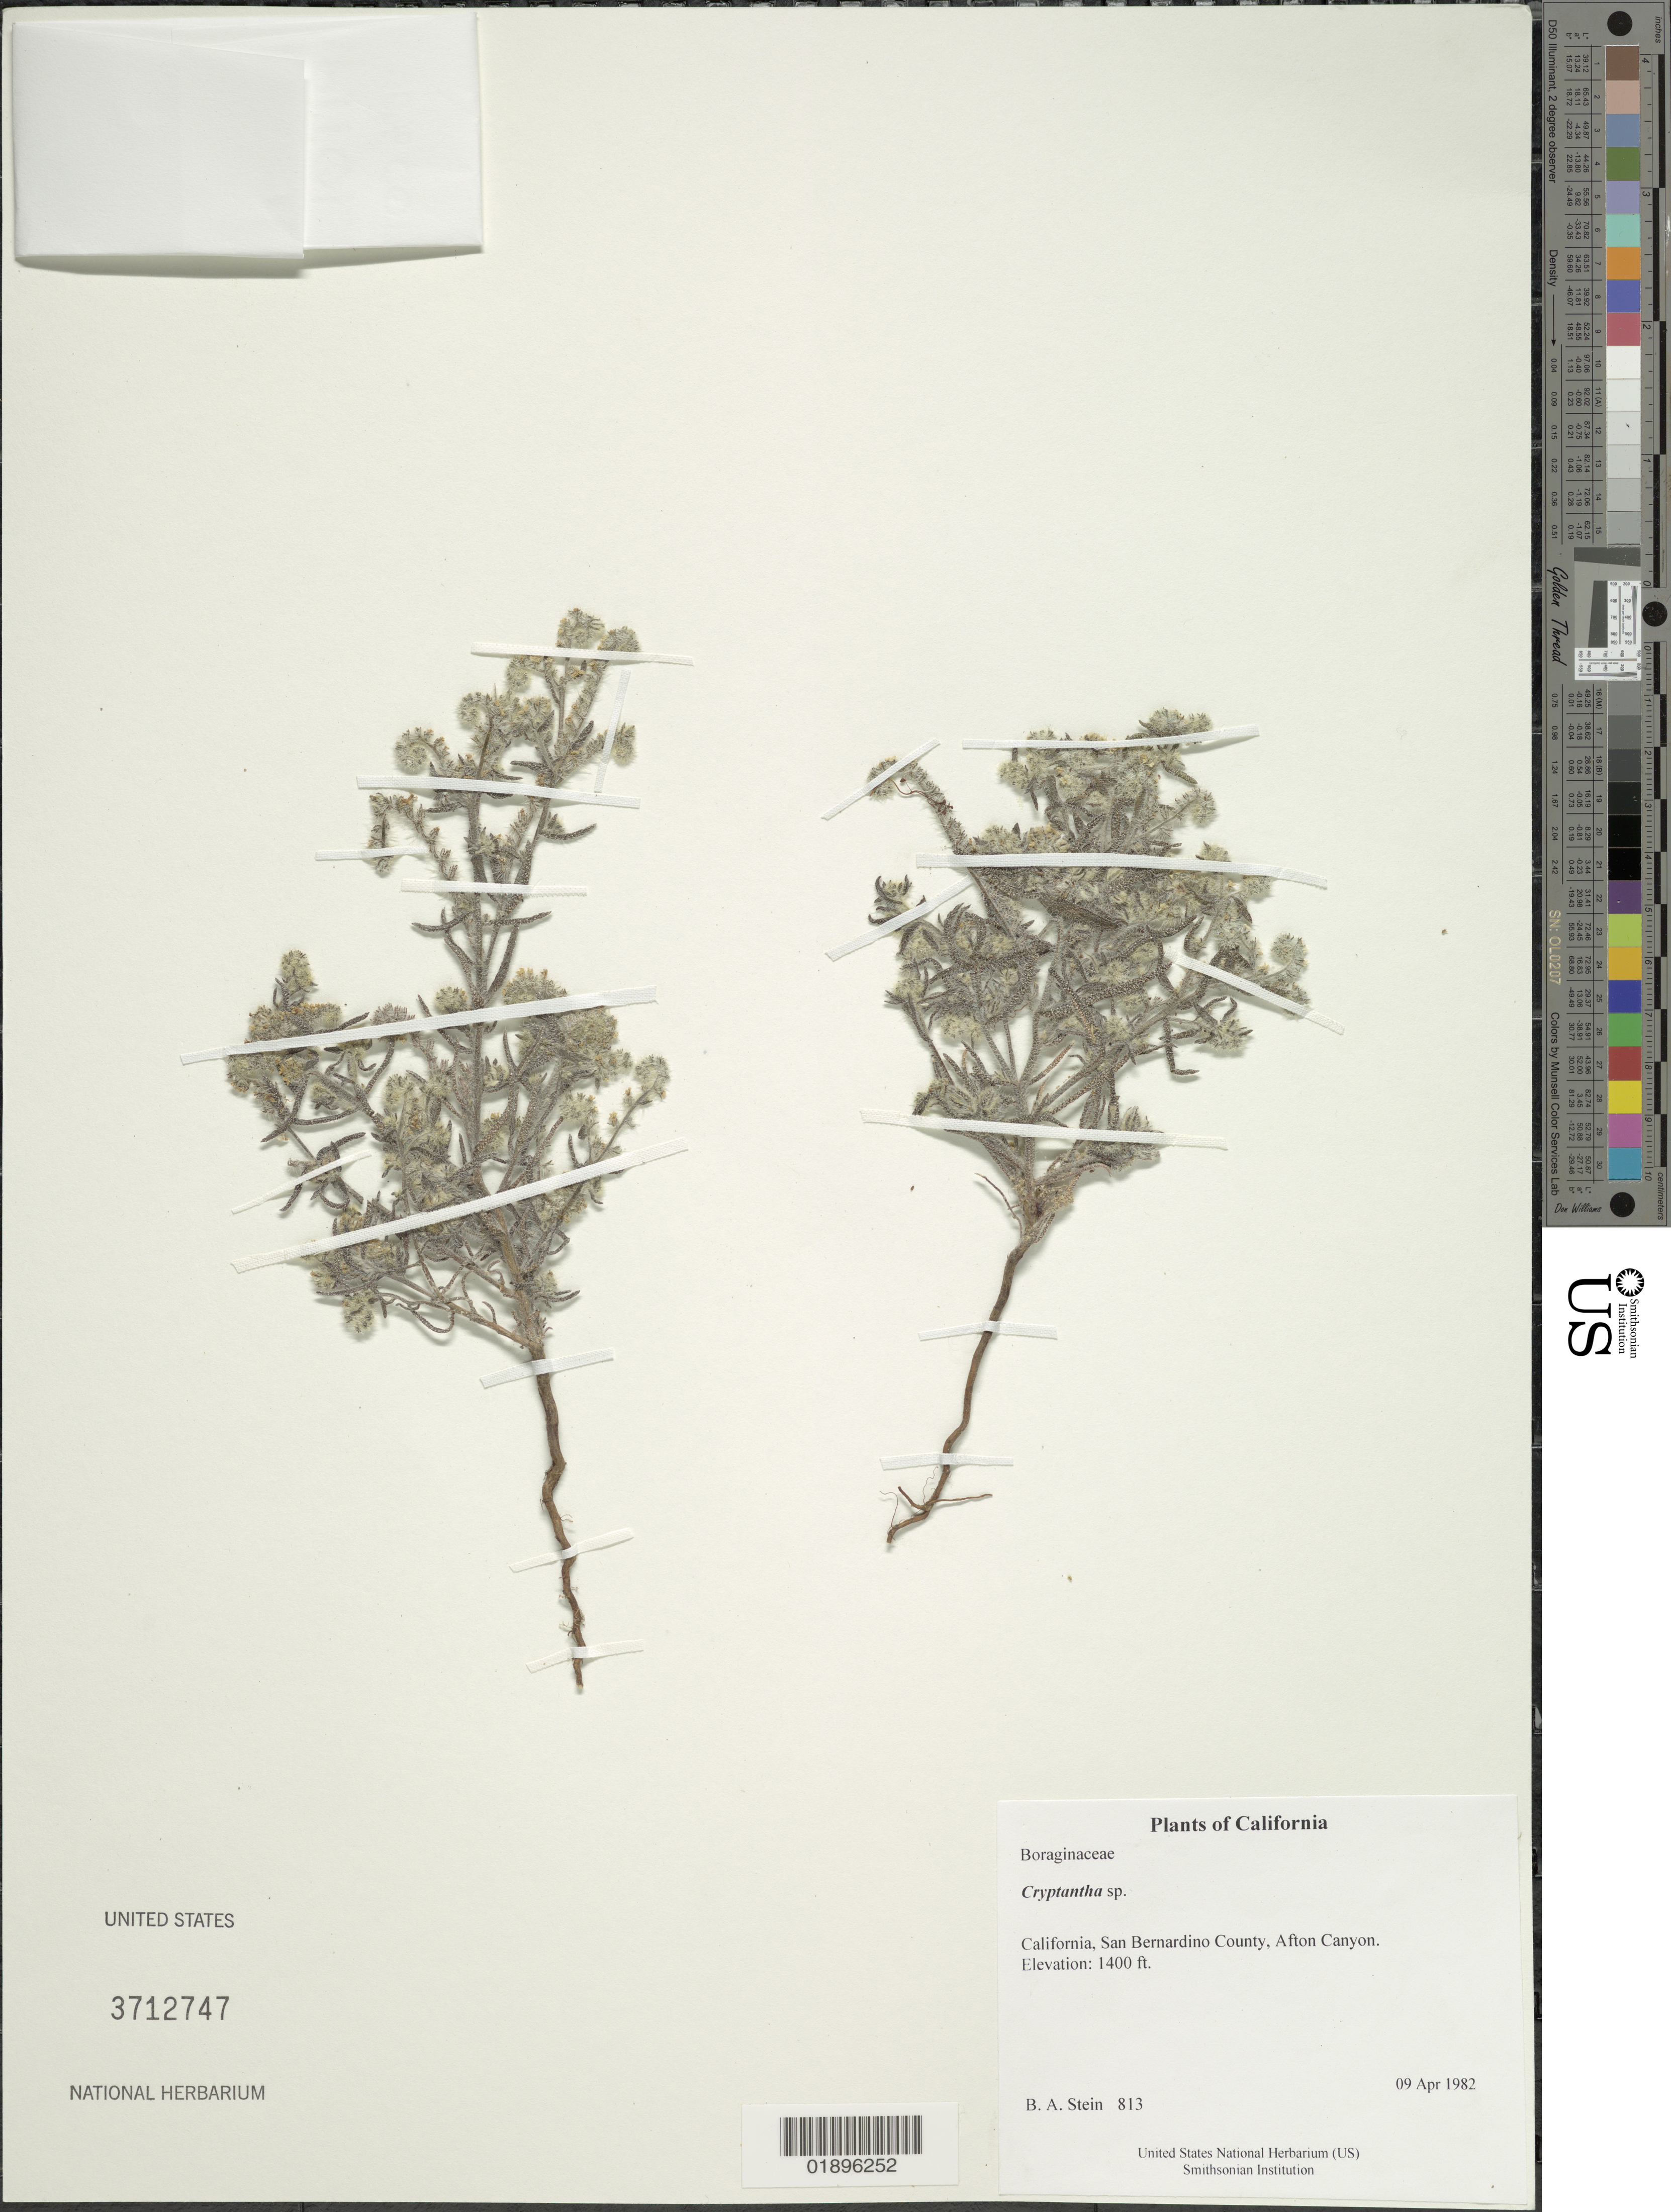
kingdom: Plantae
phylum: Tracheophyta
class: Magnoliopsida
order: Boraginales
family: Boraginaceae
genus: Cryptantha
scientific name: Cryptantha sp.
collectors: B. A. Stein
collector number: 813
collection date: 1982-04-09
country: United States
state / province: California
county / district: San Bernardino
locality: Afton Canyon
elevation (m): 427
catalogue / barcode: US 3712747